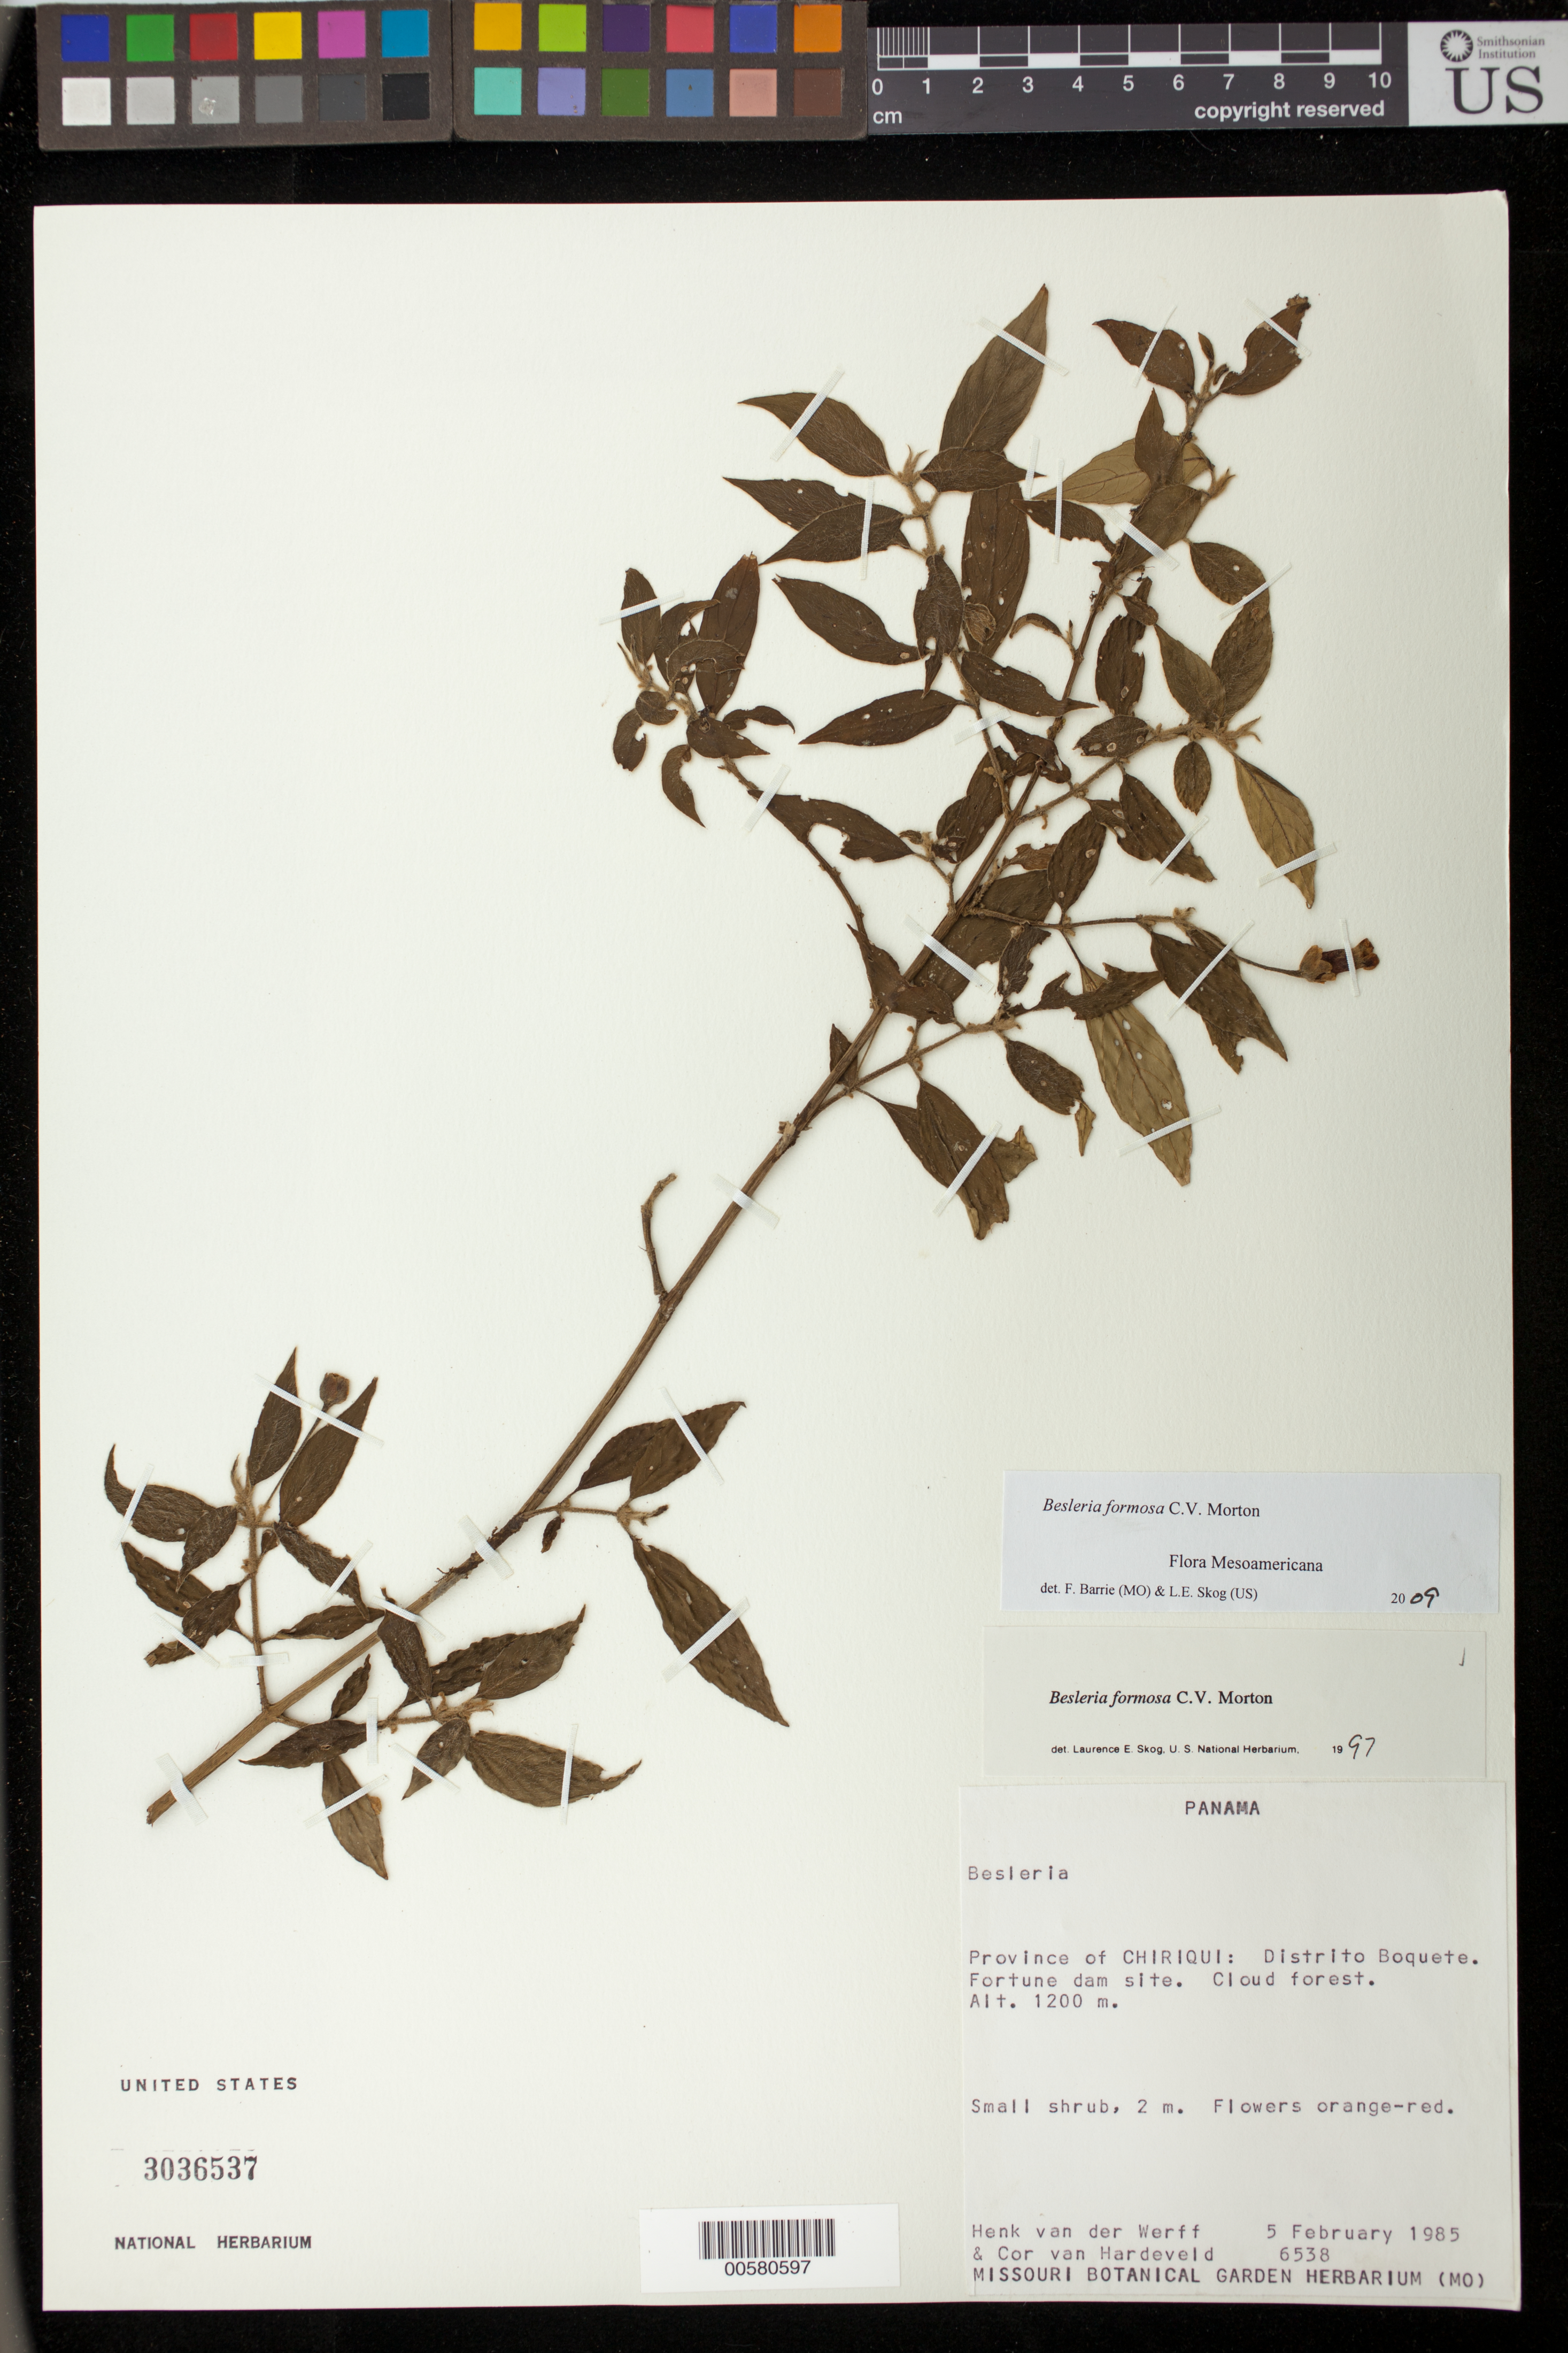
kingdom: Plantae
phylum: Tracheophyta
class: Magnoliopsida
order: Lamiales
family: Gesneriaceae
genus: Besleria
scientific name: Besleria amabilis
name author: C.V. Morton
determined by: Skog, Laurence E.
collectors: H. van der Werff & C. Van Hardeveld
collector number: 6538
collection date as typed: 05 Feb 1985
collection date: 1985-02-05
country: Panama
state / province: Chiriquí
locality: Distrito Boquete, Fortuna dam site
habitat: Cloud forest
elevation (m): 1200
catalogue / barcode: US 3036537